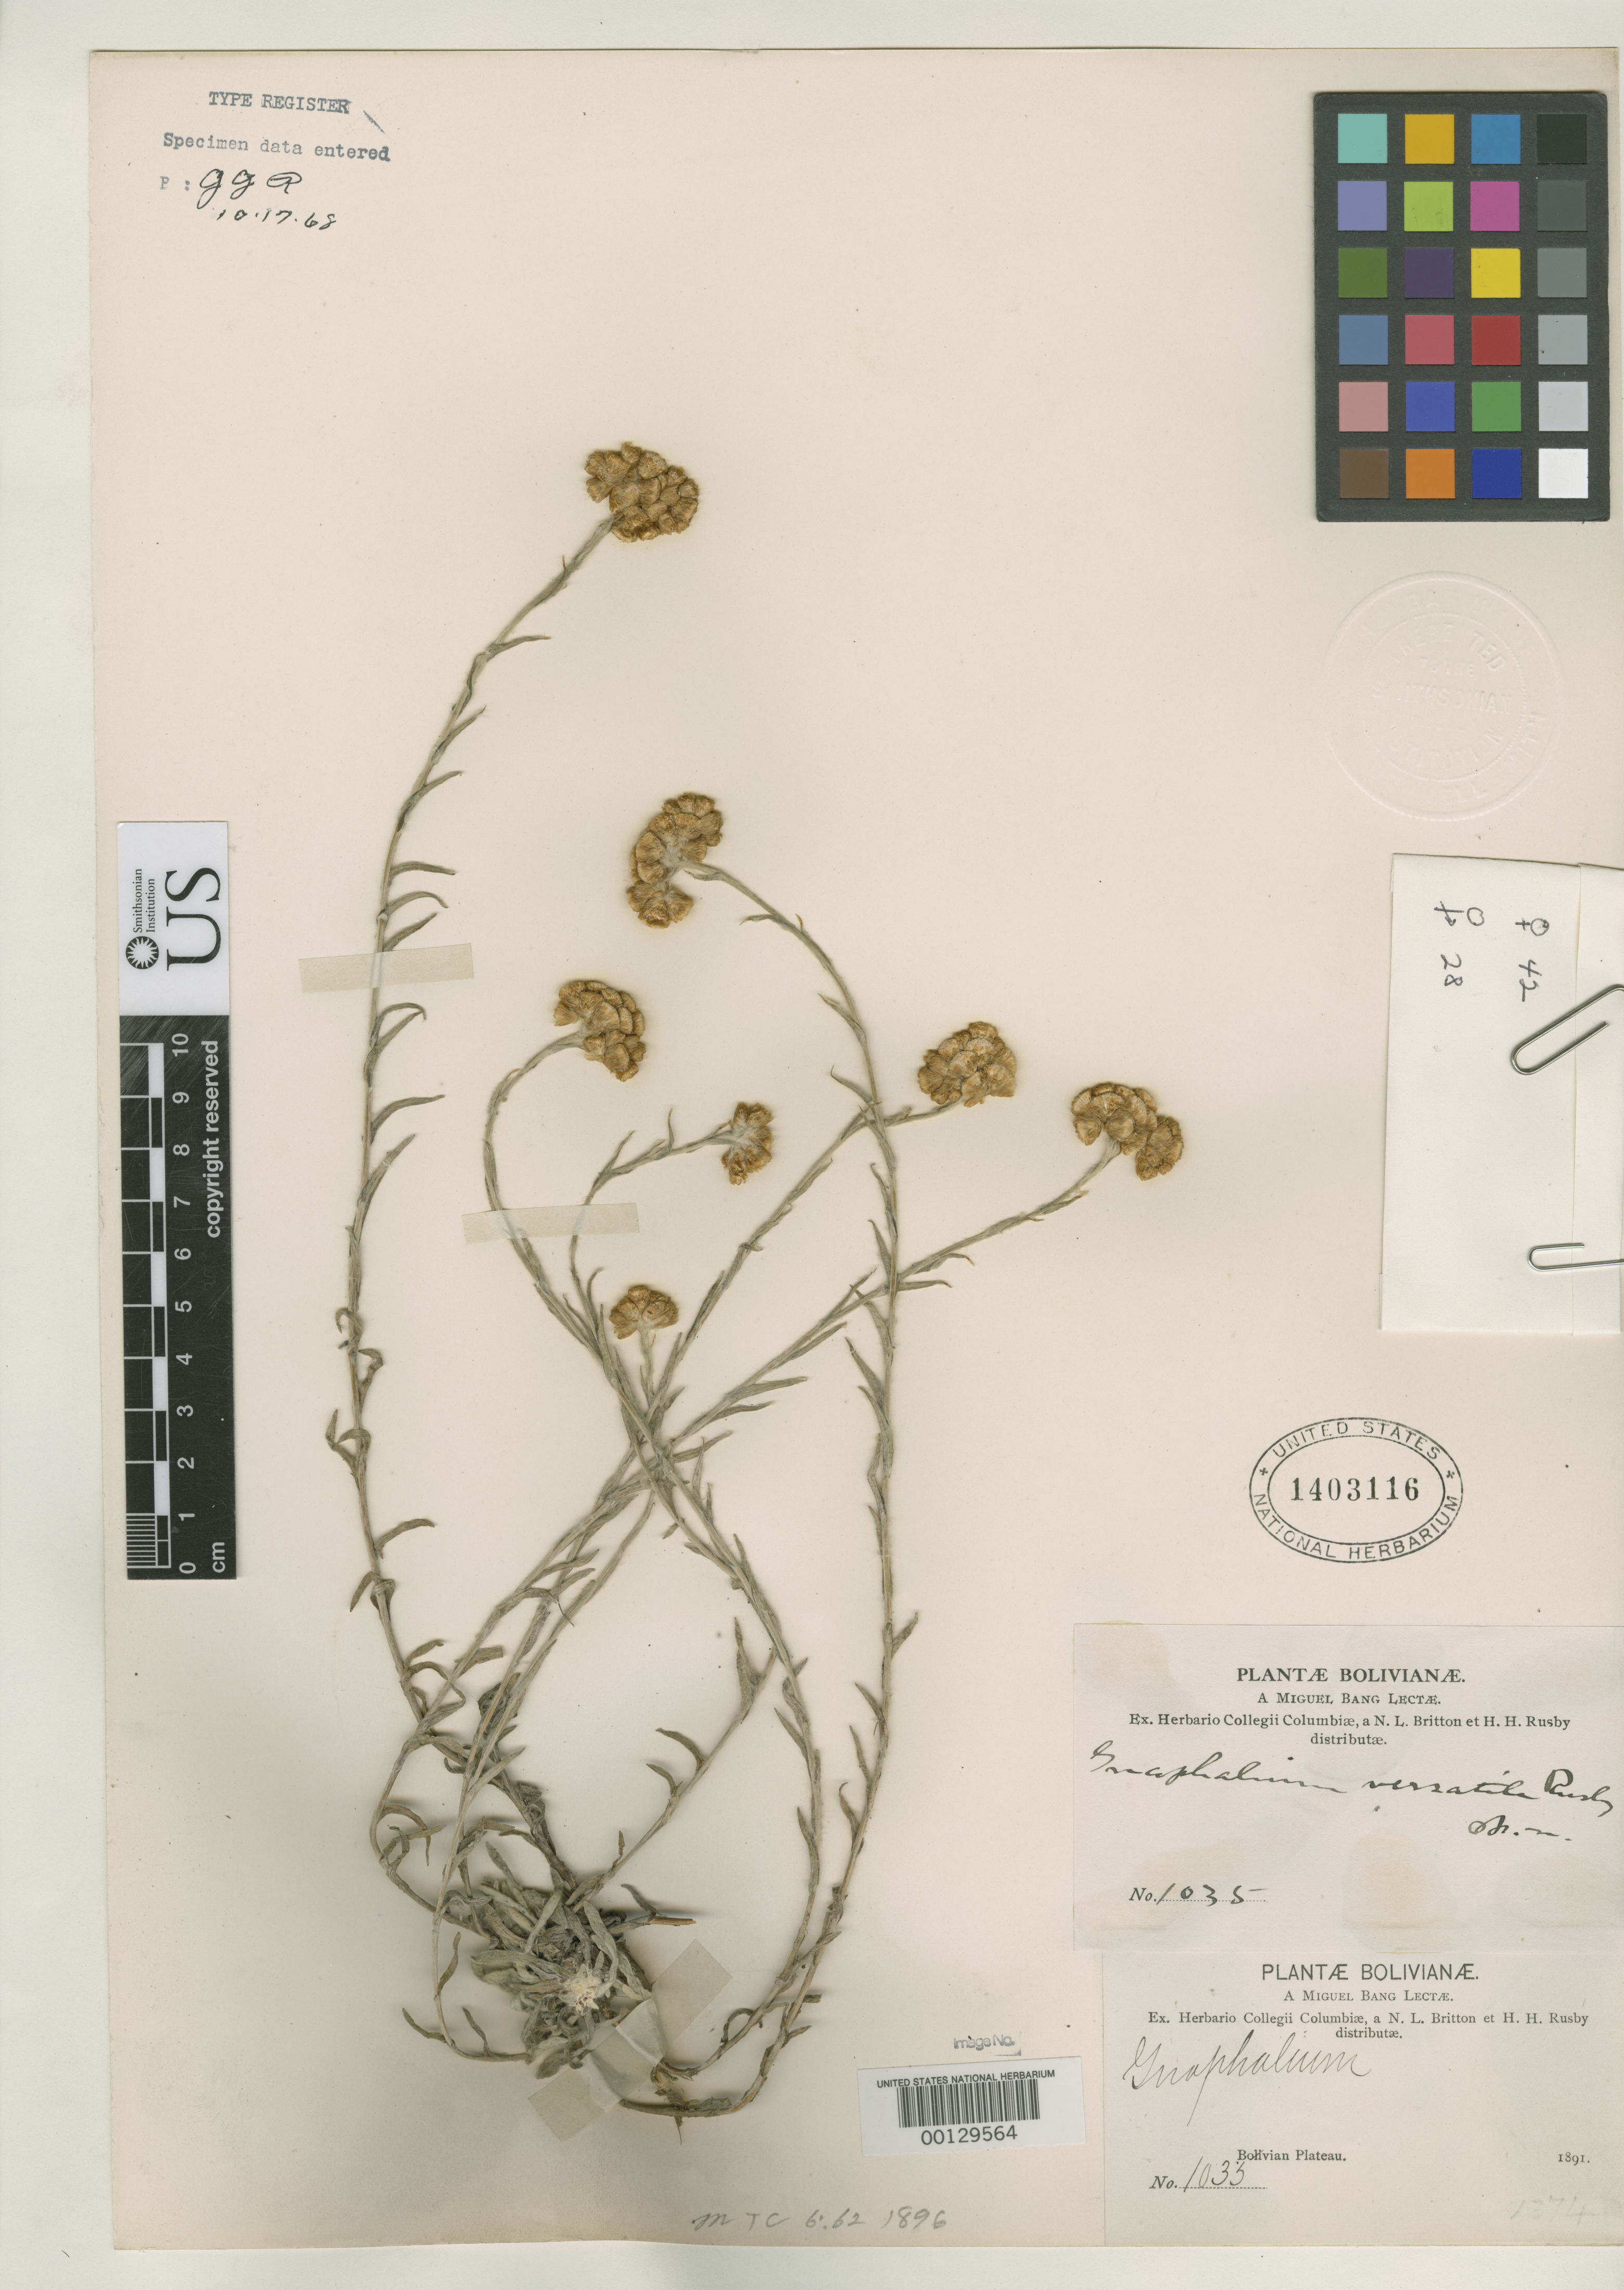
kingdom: Plantae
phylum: Tracheophyta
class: Magnoliopsida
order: Asterales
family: Asteraceae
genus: Gnaphalium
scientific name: Gnaphalium versatile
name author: Rusby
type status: Type Collection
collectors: M. Bang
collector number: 1035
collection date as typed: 1891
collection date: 1891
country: Bolivia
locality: Bolivian Plateau.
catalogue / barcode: US 1403116